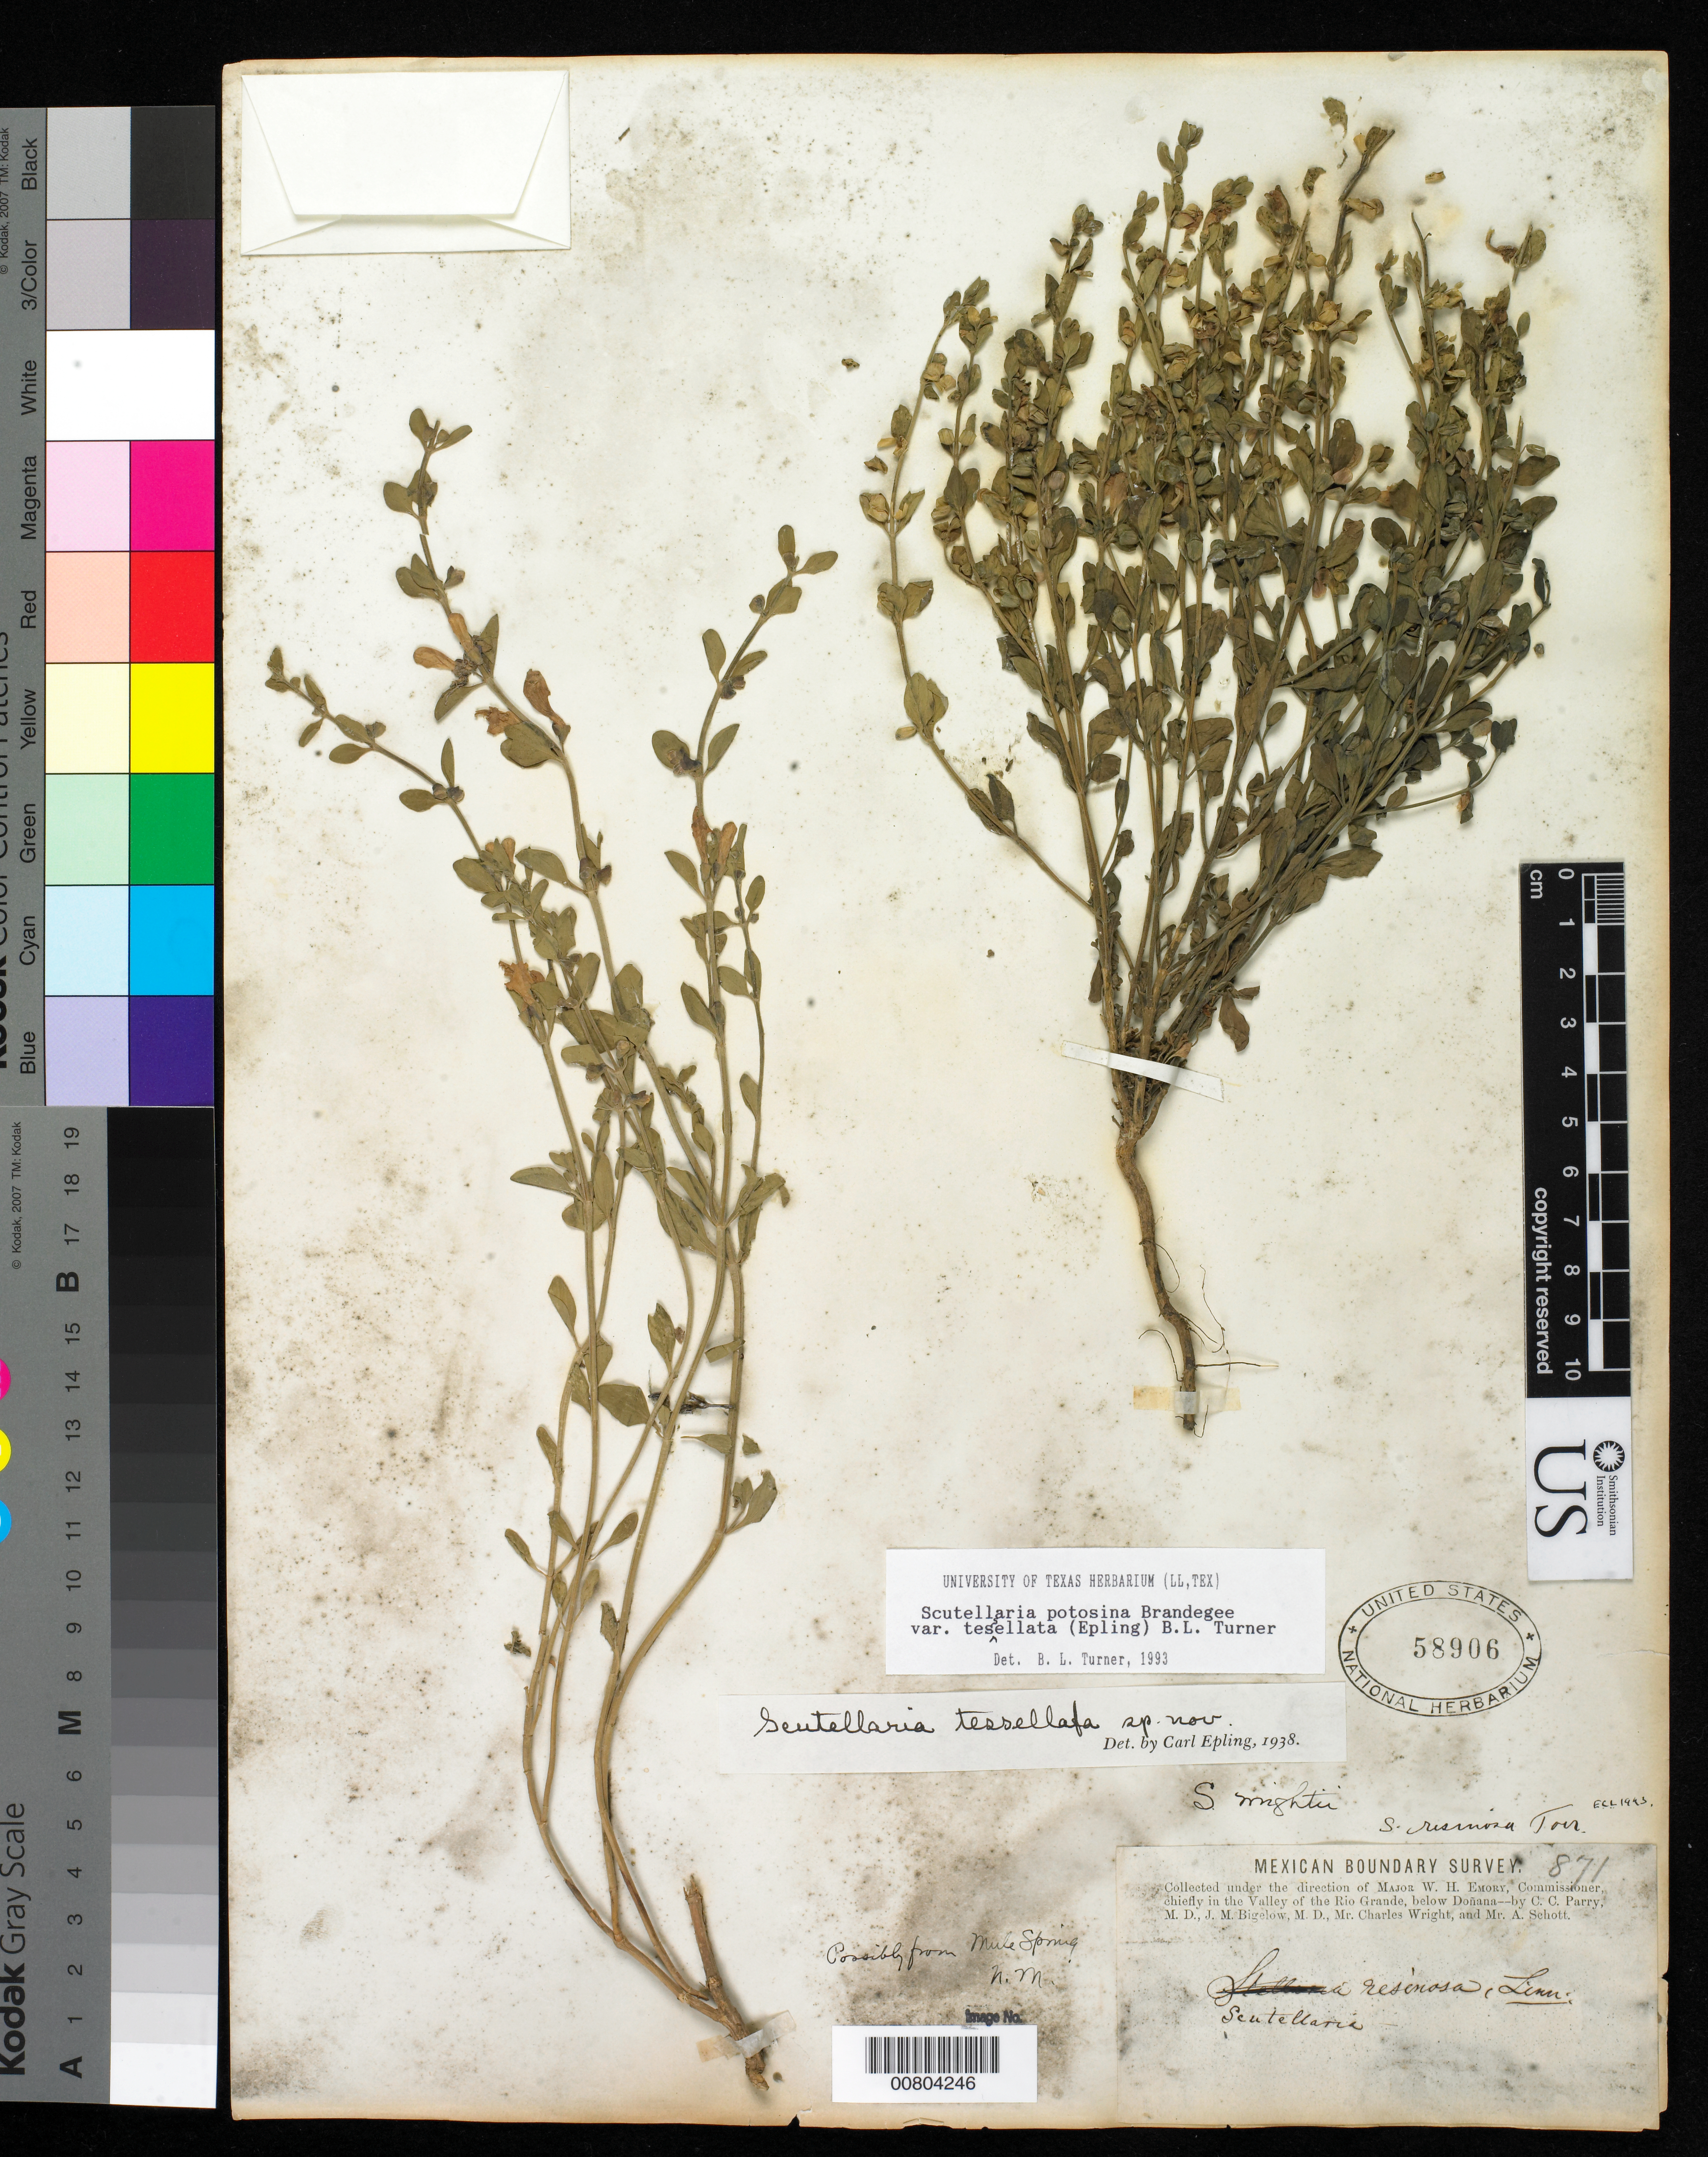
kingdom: Plantae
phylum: Tracheophyta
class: Magnoliopsida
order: Lamiales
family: Lamiaceae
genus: Scutellaria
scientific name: Scutellaria potosina var. tessellata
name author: Brandegee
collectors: C. C. Parry, J. M. Bigelow, C. Wright & A. C. V. Schott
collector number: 871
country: United States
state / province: New Mexico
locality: Possibly from Mule Spring, New Mexico.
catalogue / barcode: US 58906